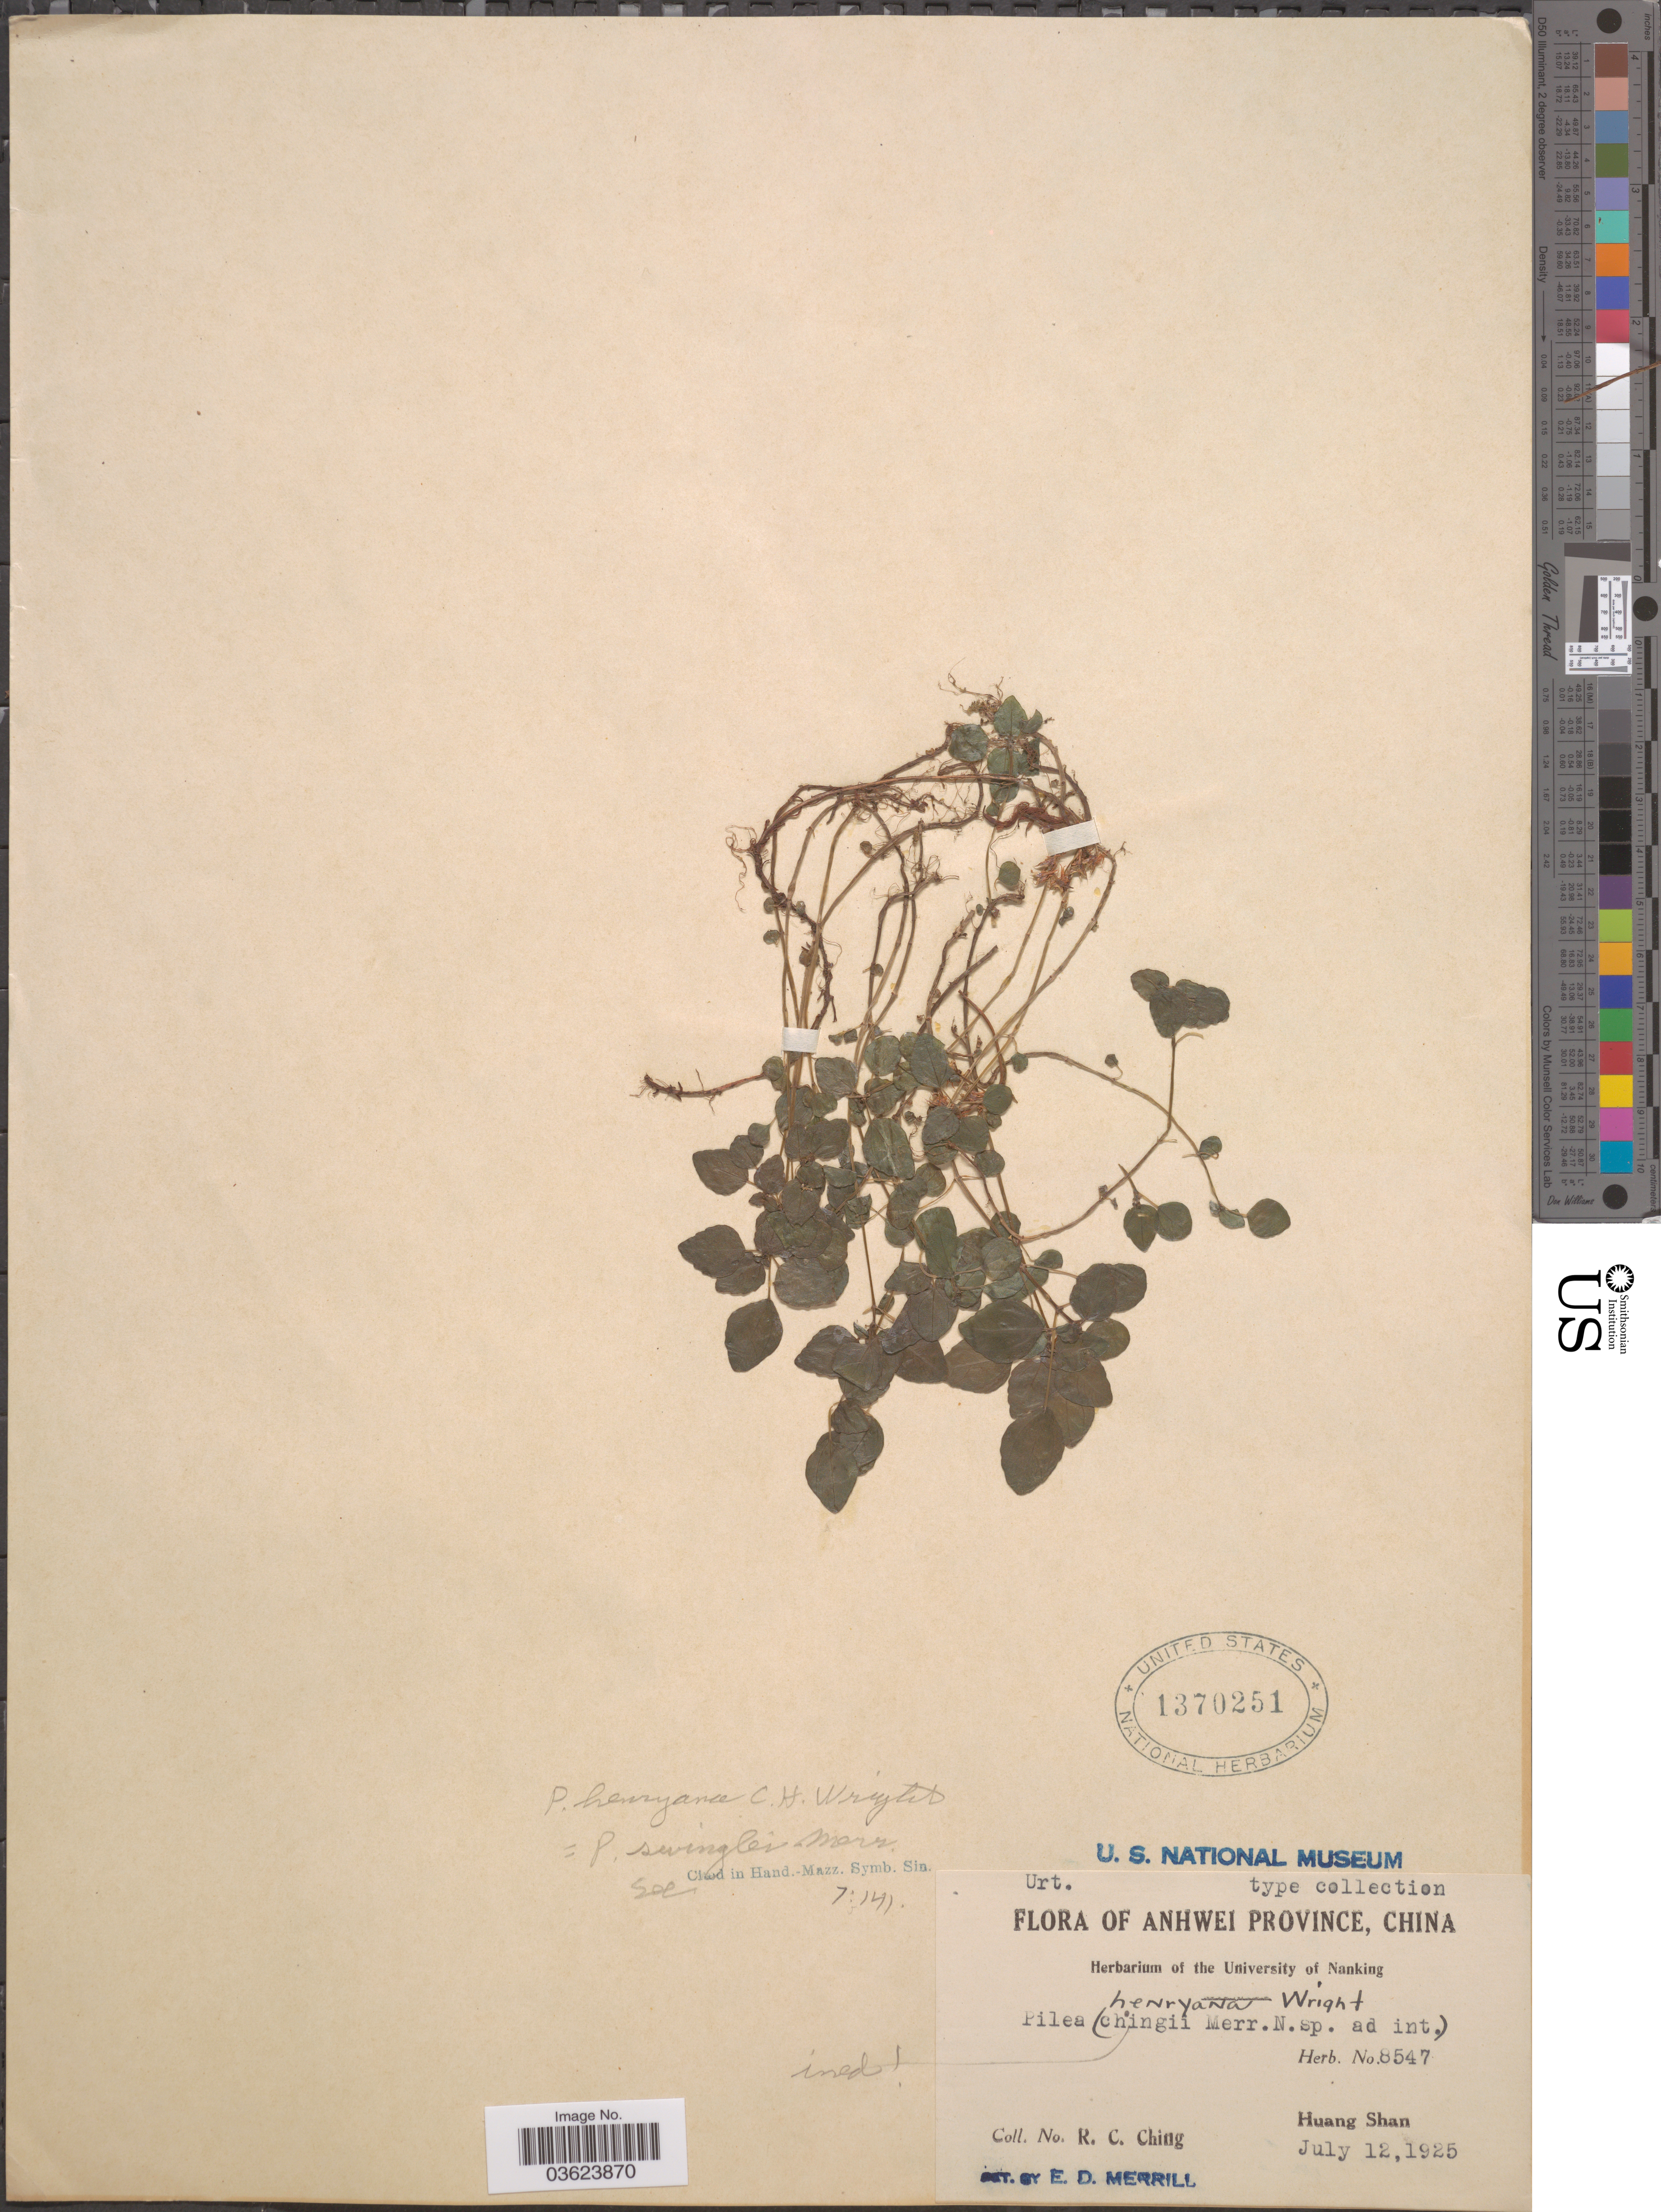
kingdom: Plantae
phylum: Tracheophyta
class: Magnoliopsida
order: Rosales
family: Urticaceae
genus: Pilea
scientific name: Pilea swinglei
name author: Merr.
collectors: R. C. Ching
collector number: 8547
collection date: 1925-07-12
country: China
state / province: Anhui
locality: Anhwei Province. Huang Shan.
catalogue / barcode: US 1370251